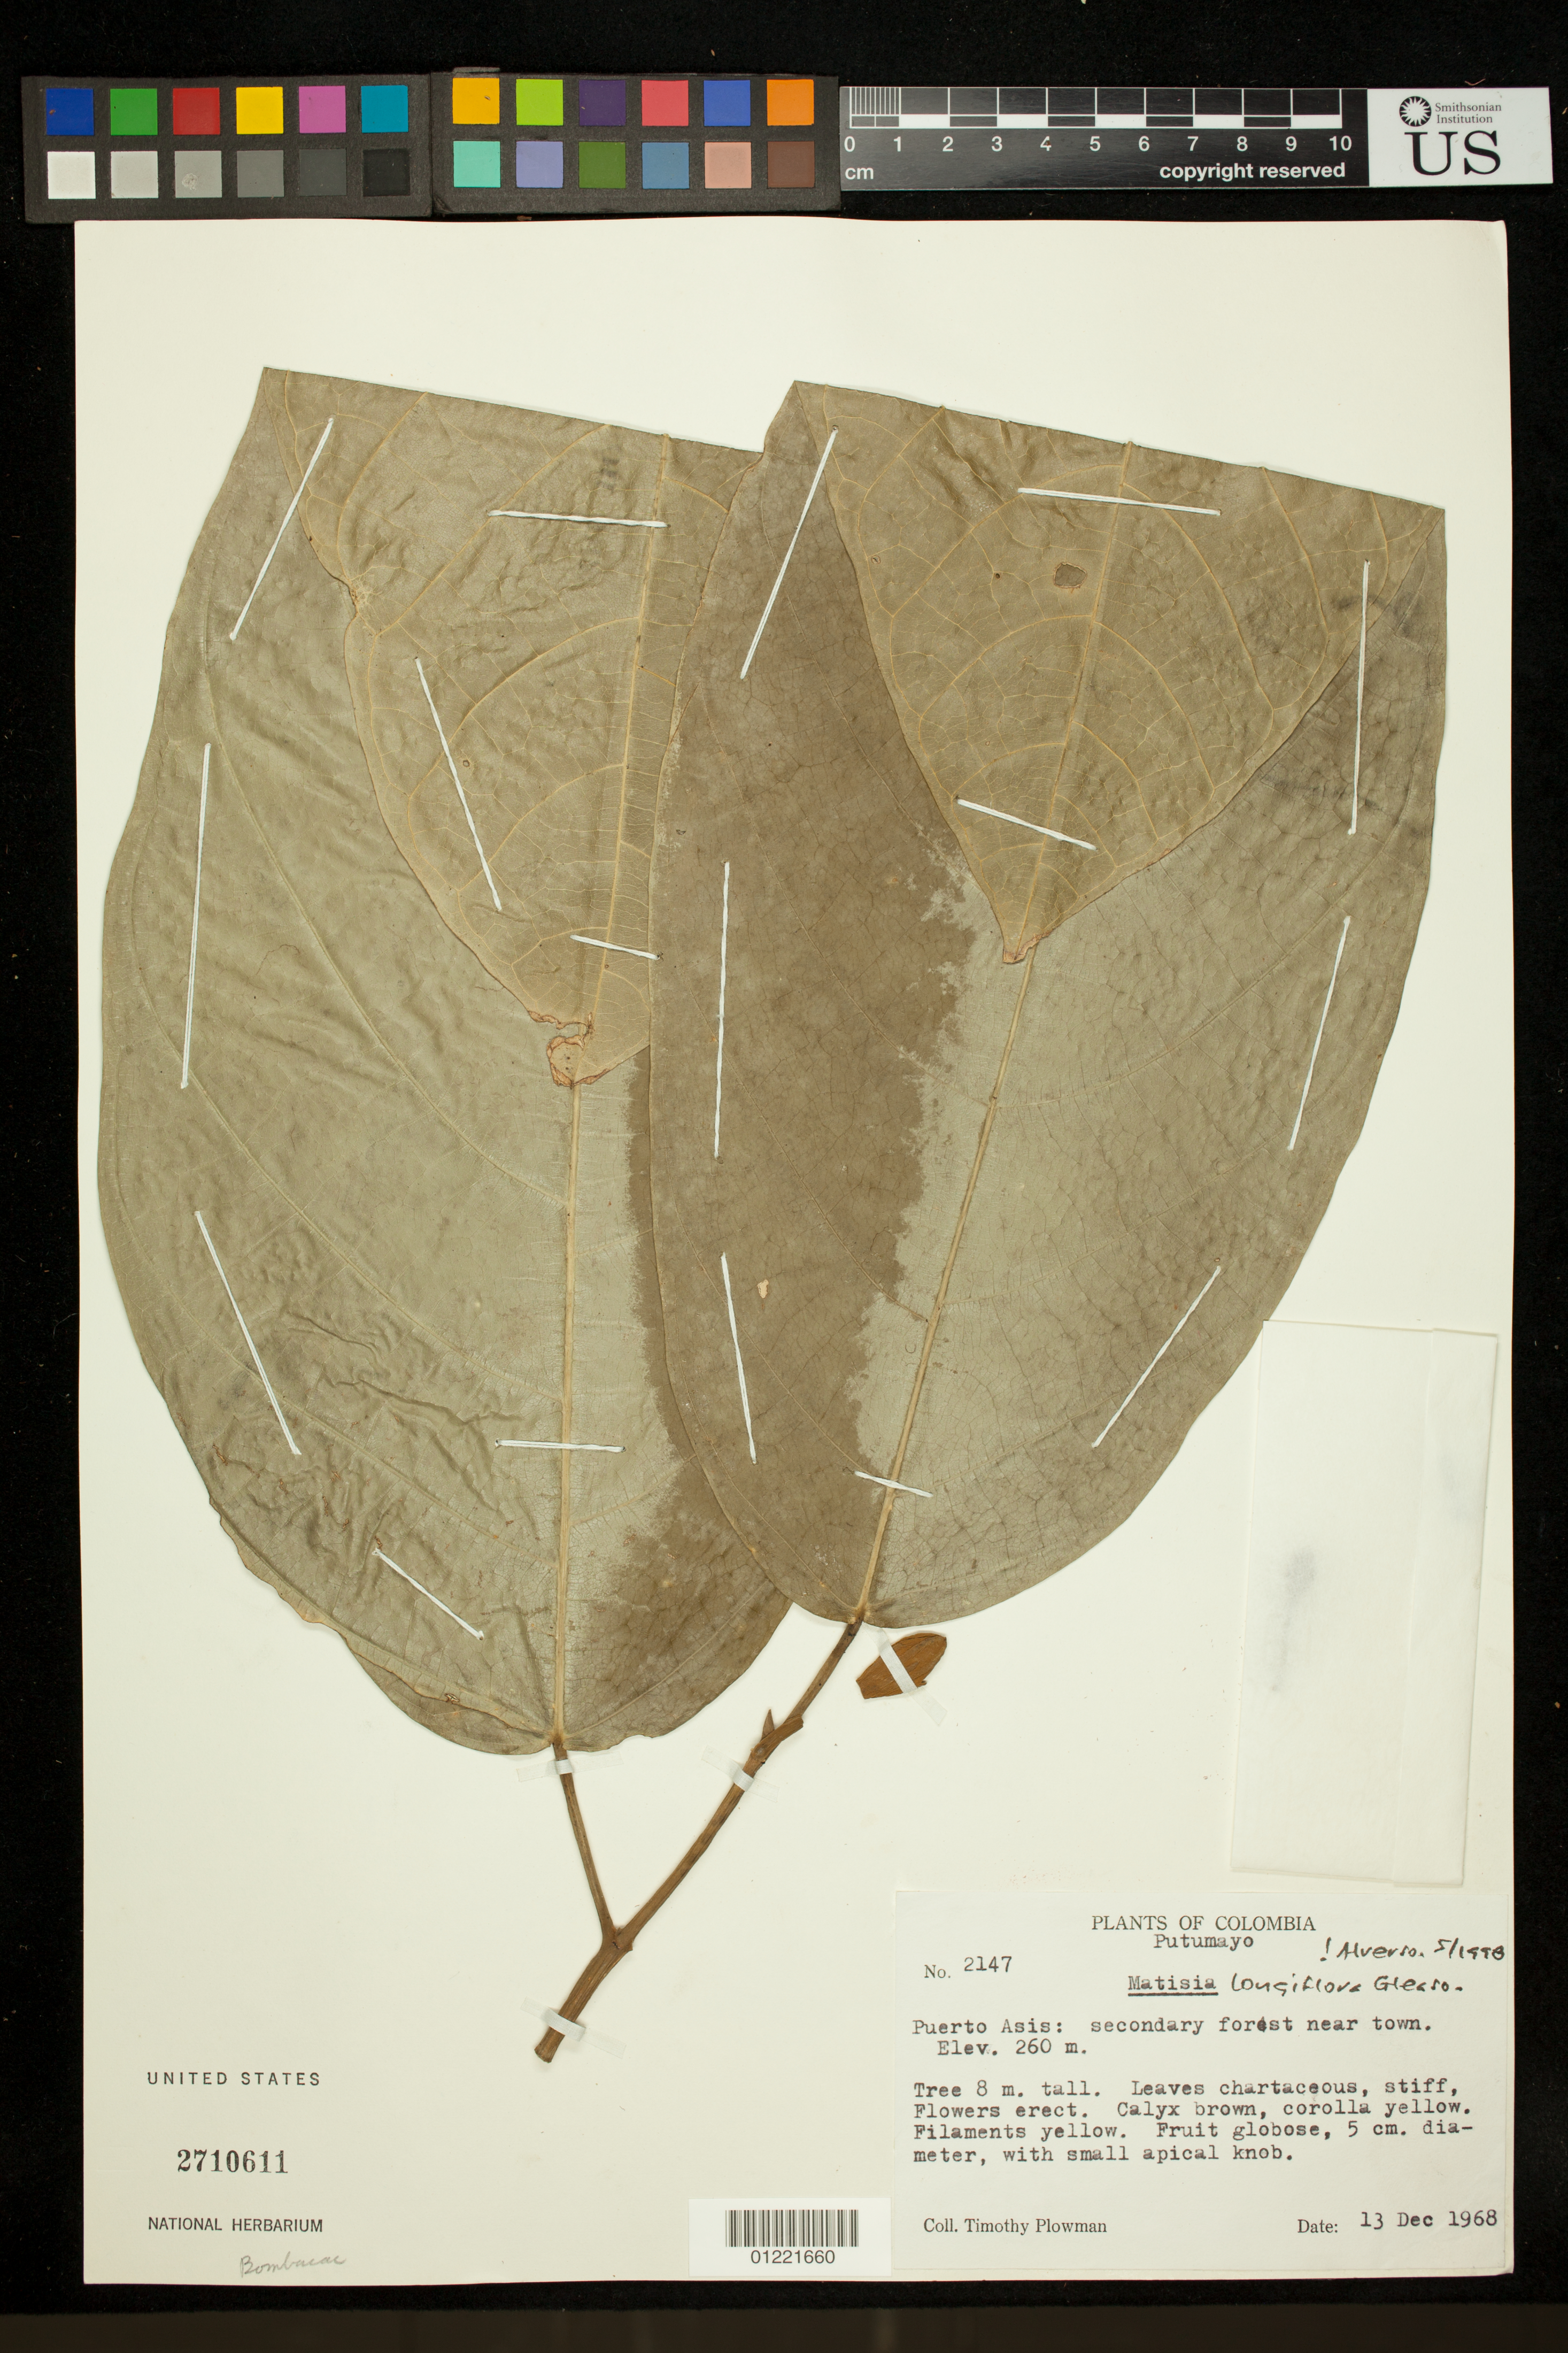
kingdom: Plantae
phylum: Tracheophyta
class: Magnoliopsida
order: Malvales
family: Malvaceae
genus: Matisia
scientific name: Matisia longiflora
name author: Gleason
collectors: T. Plowman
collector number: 2147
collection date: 1968-12-13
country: Colombia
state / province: Putumayo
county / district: Puerto Asis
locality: Near town.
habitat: secondary forest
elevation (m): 260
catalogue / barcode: US 2710611